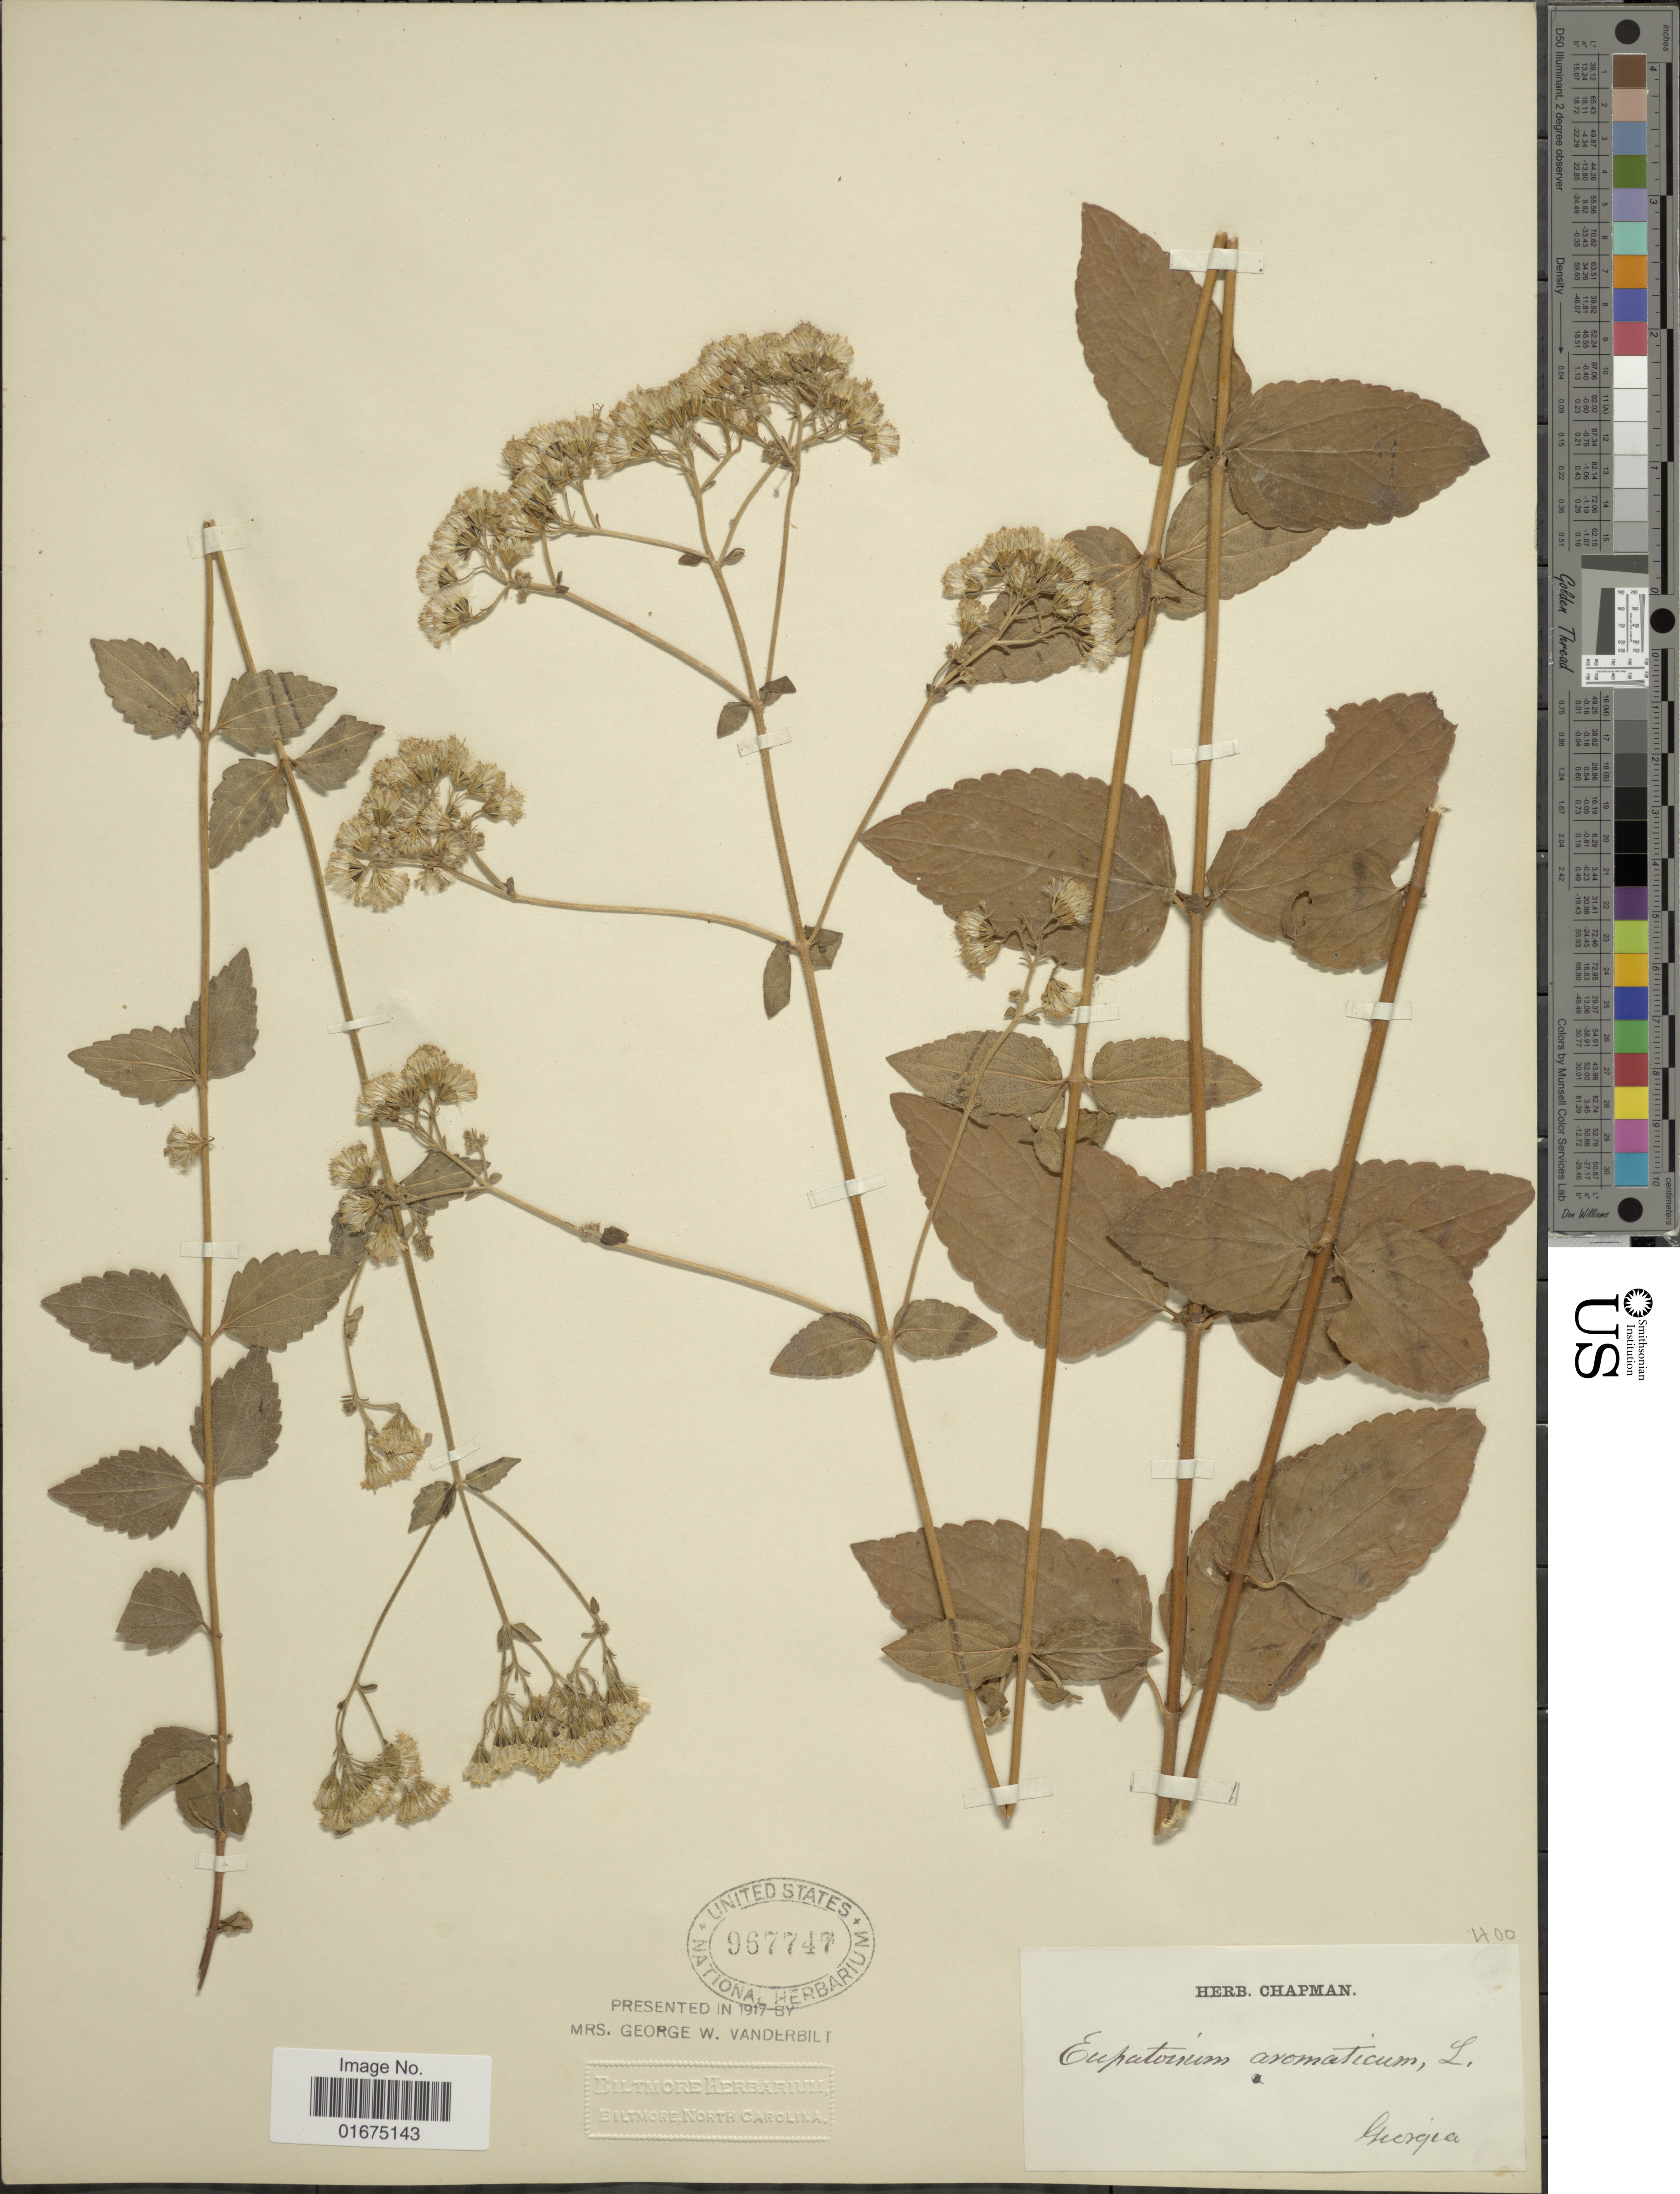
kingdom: Plantae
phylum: Tracheophyta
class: Magnoliopsida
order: Asterales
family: Asteraceae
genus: Ageratina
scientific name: Ageratina aromatica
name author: (L.) Spach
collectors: ex herb. Chapman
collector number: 400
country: United States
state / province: Georgia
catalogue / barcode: US 967747